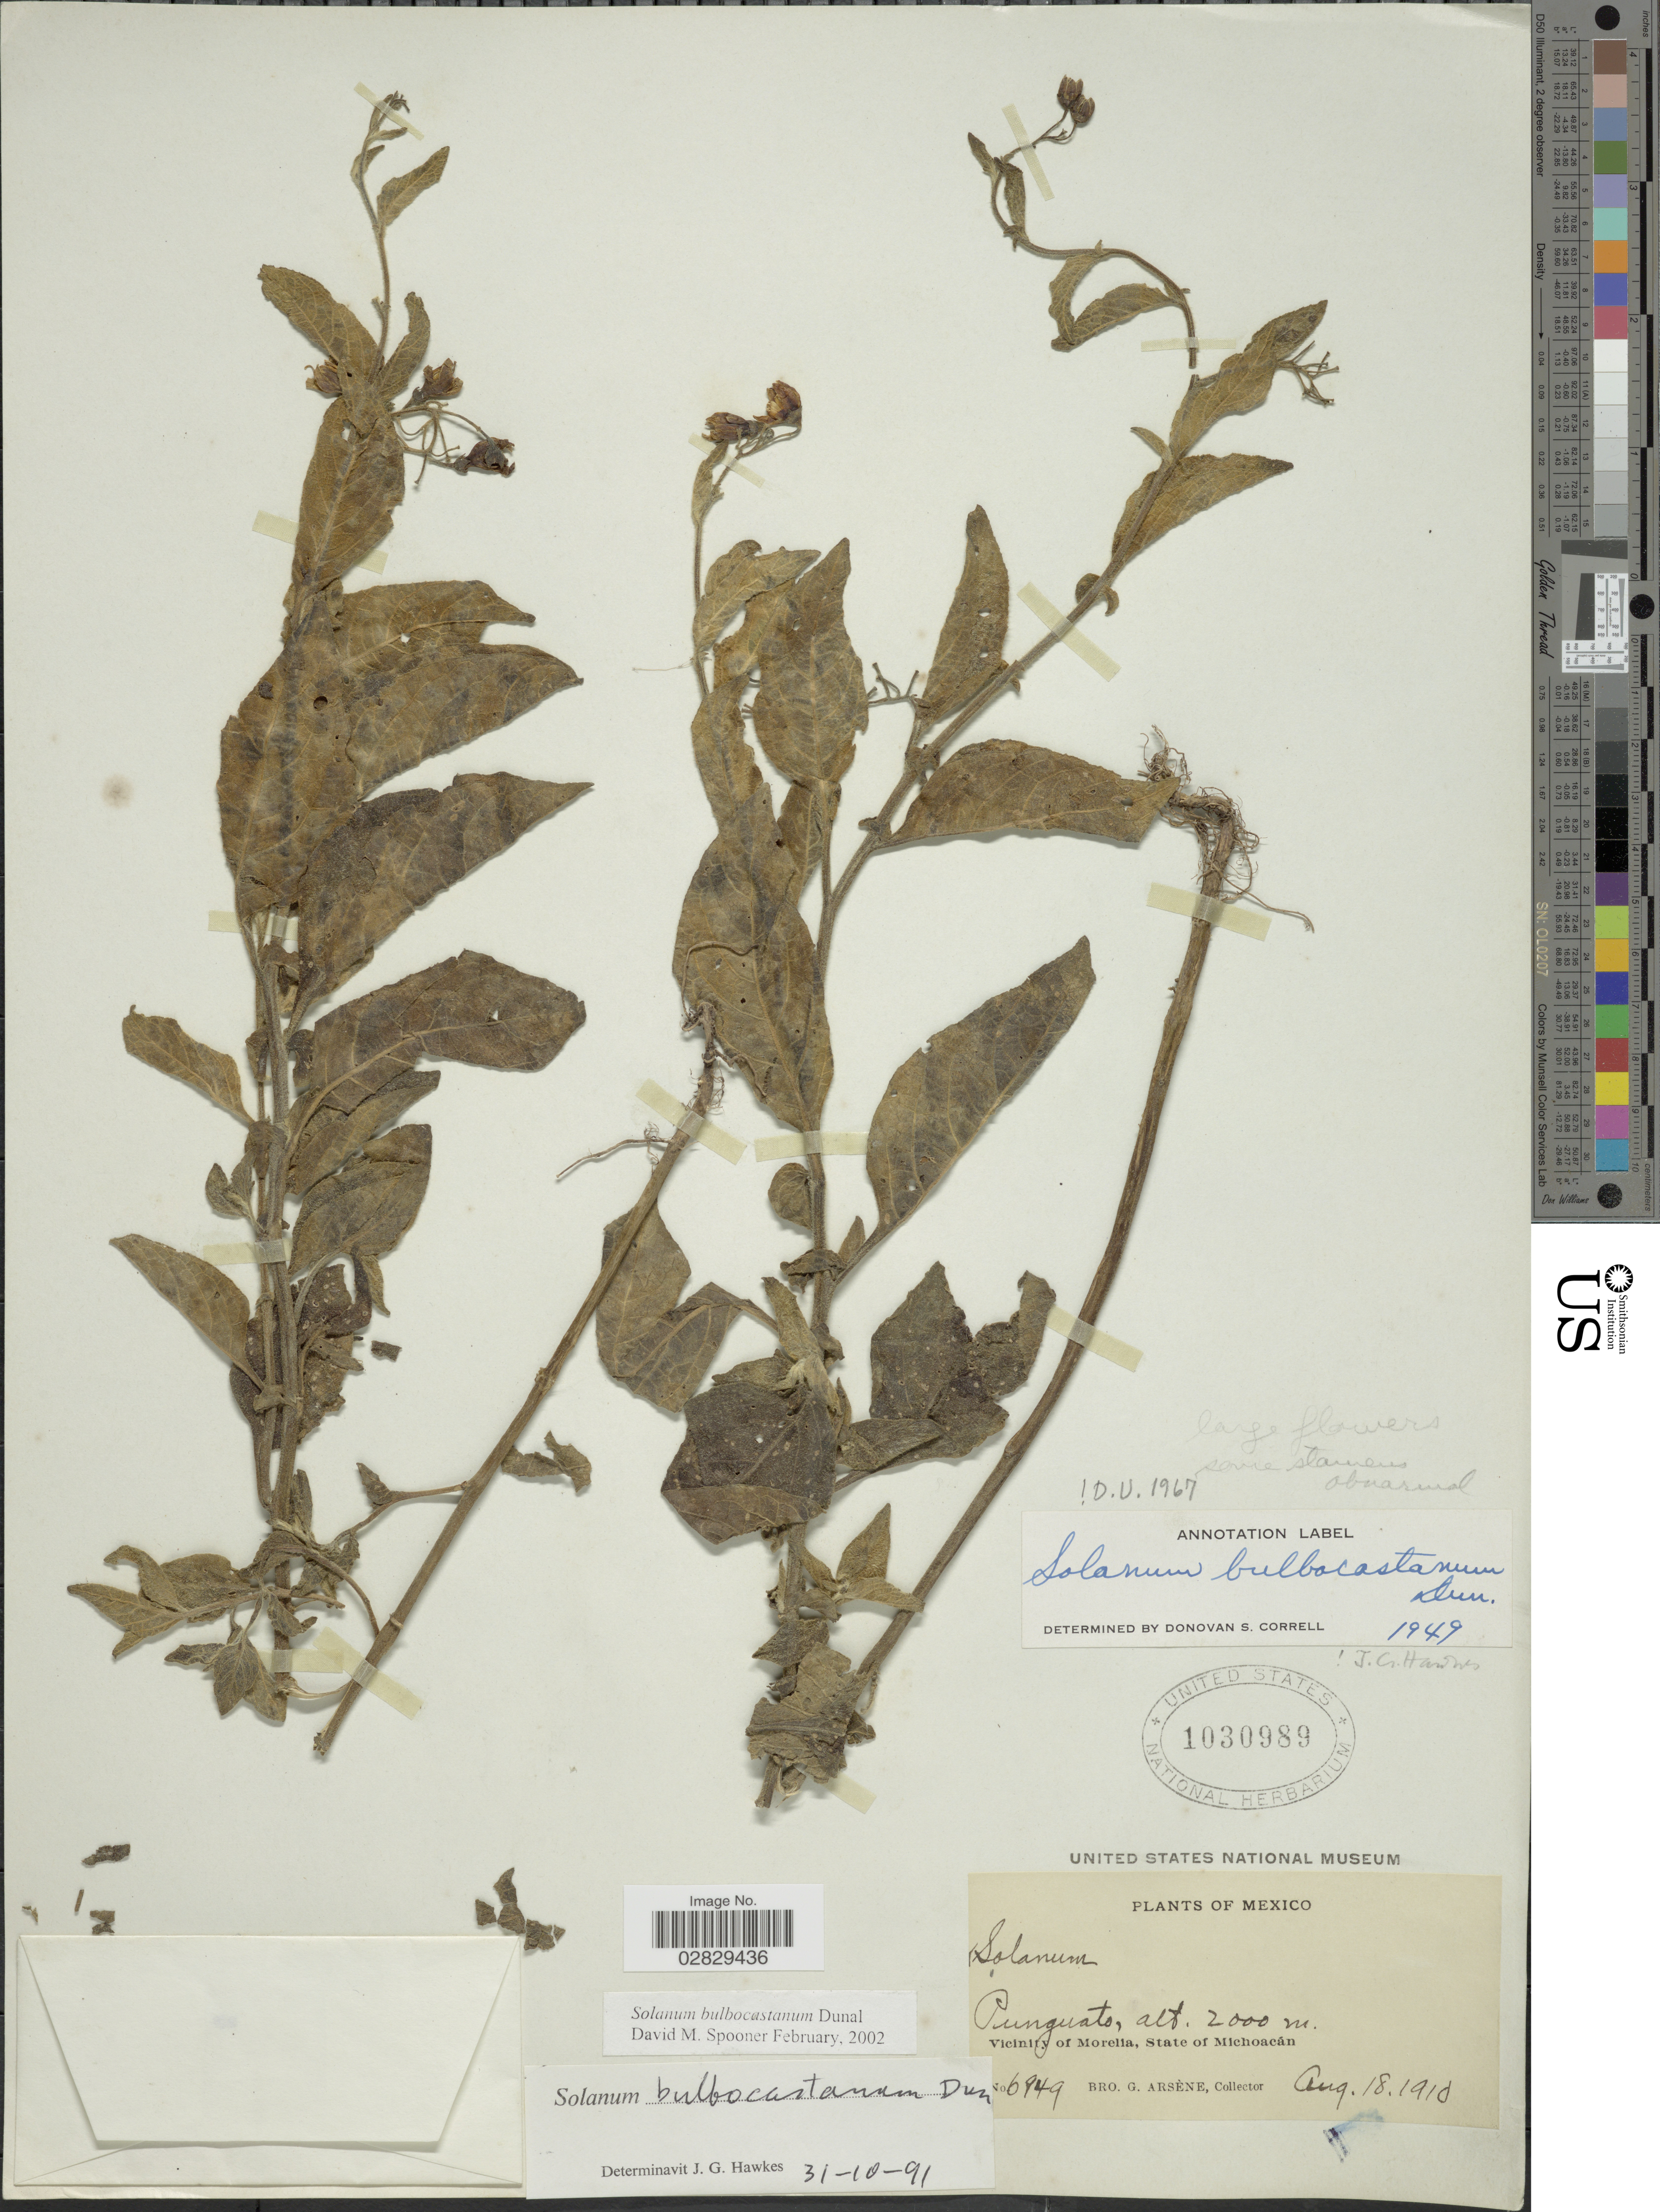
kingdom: Plantae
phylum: Tracheophyta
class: Magnoliopsida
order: Solanales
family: Solanaceae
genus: Solanum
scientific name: Solanum bulbocastanum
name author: Dunal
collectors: Bro. G. Arsène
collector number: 6849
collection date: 1910-08-18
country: Mexico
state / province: Michoacán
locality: Punguato. Vicinity of Morelia.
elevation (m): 2000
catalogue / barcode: US 1030989